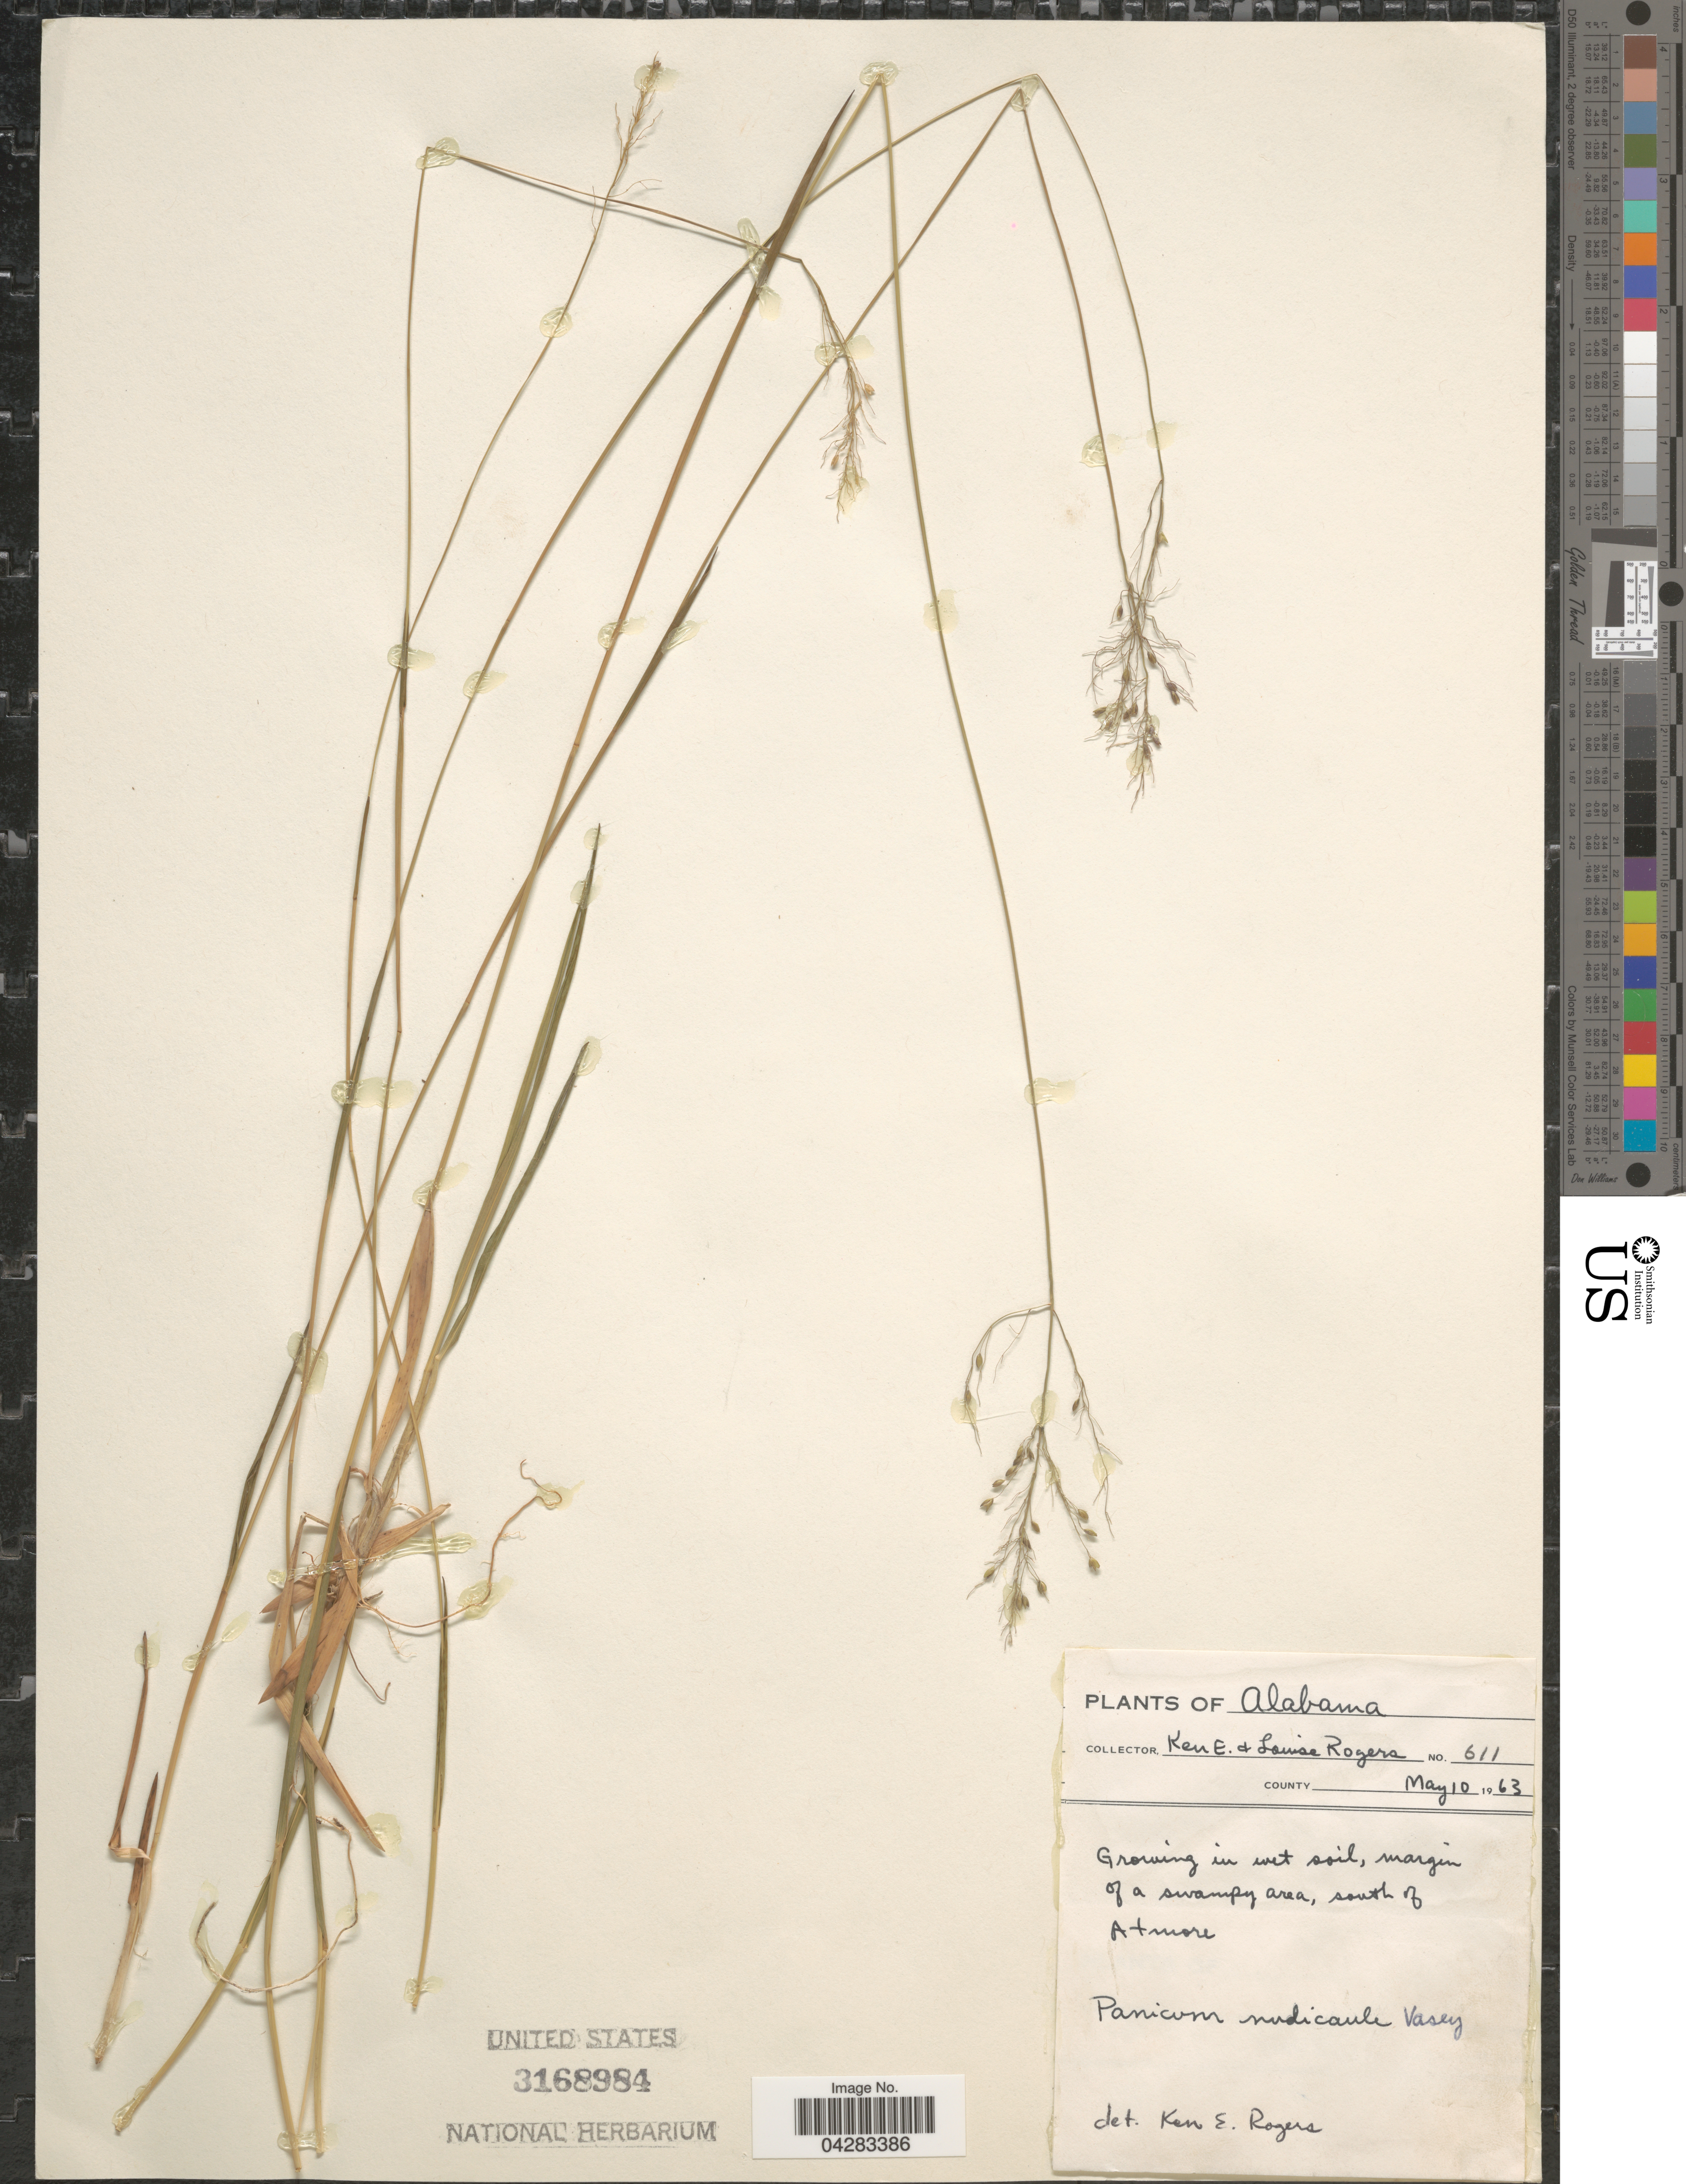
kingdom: Plantae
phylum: Tracheophyta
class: Liliopsida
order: Poales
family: Poaceae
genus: Dichanthelium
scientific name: Dichanthelium nudicaule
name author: (Vasey) B.F. Hansen & Wunderlin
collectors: K. Rogers & L. Rogers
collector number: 611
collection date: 1963-05-10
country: United States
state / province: Alabama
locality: Growing in wet soil, margin of a swampy area, south of Atmore.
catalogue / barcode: US 3168984